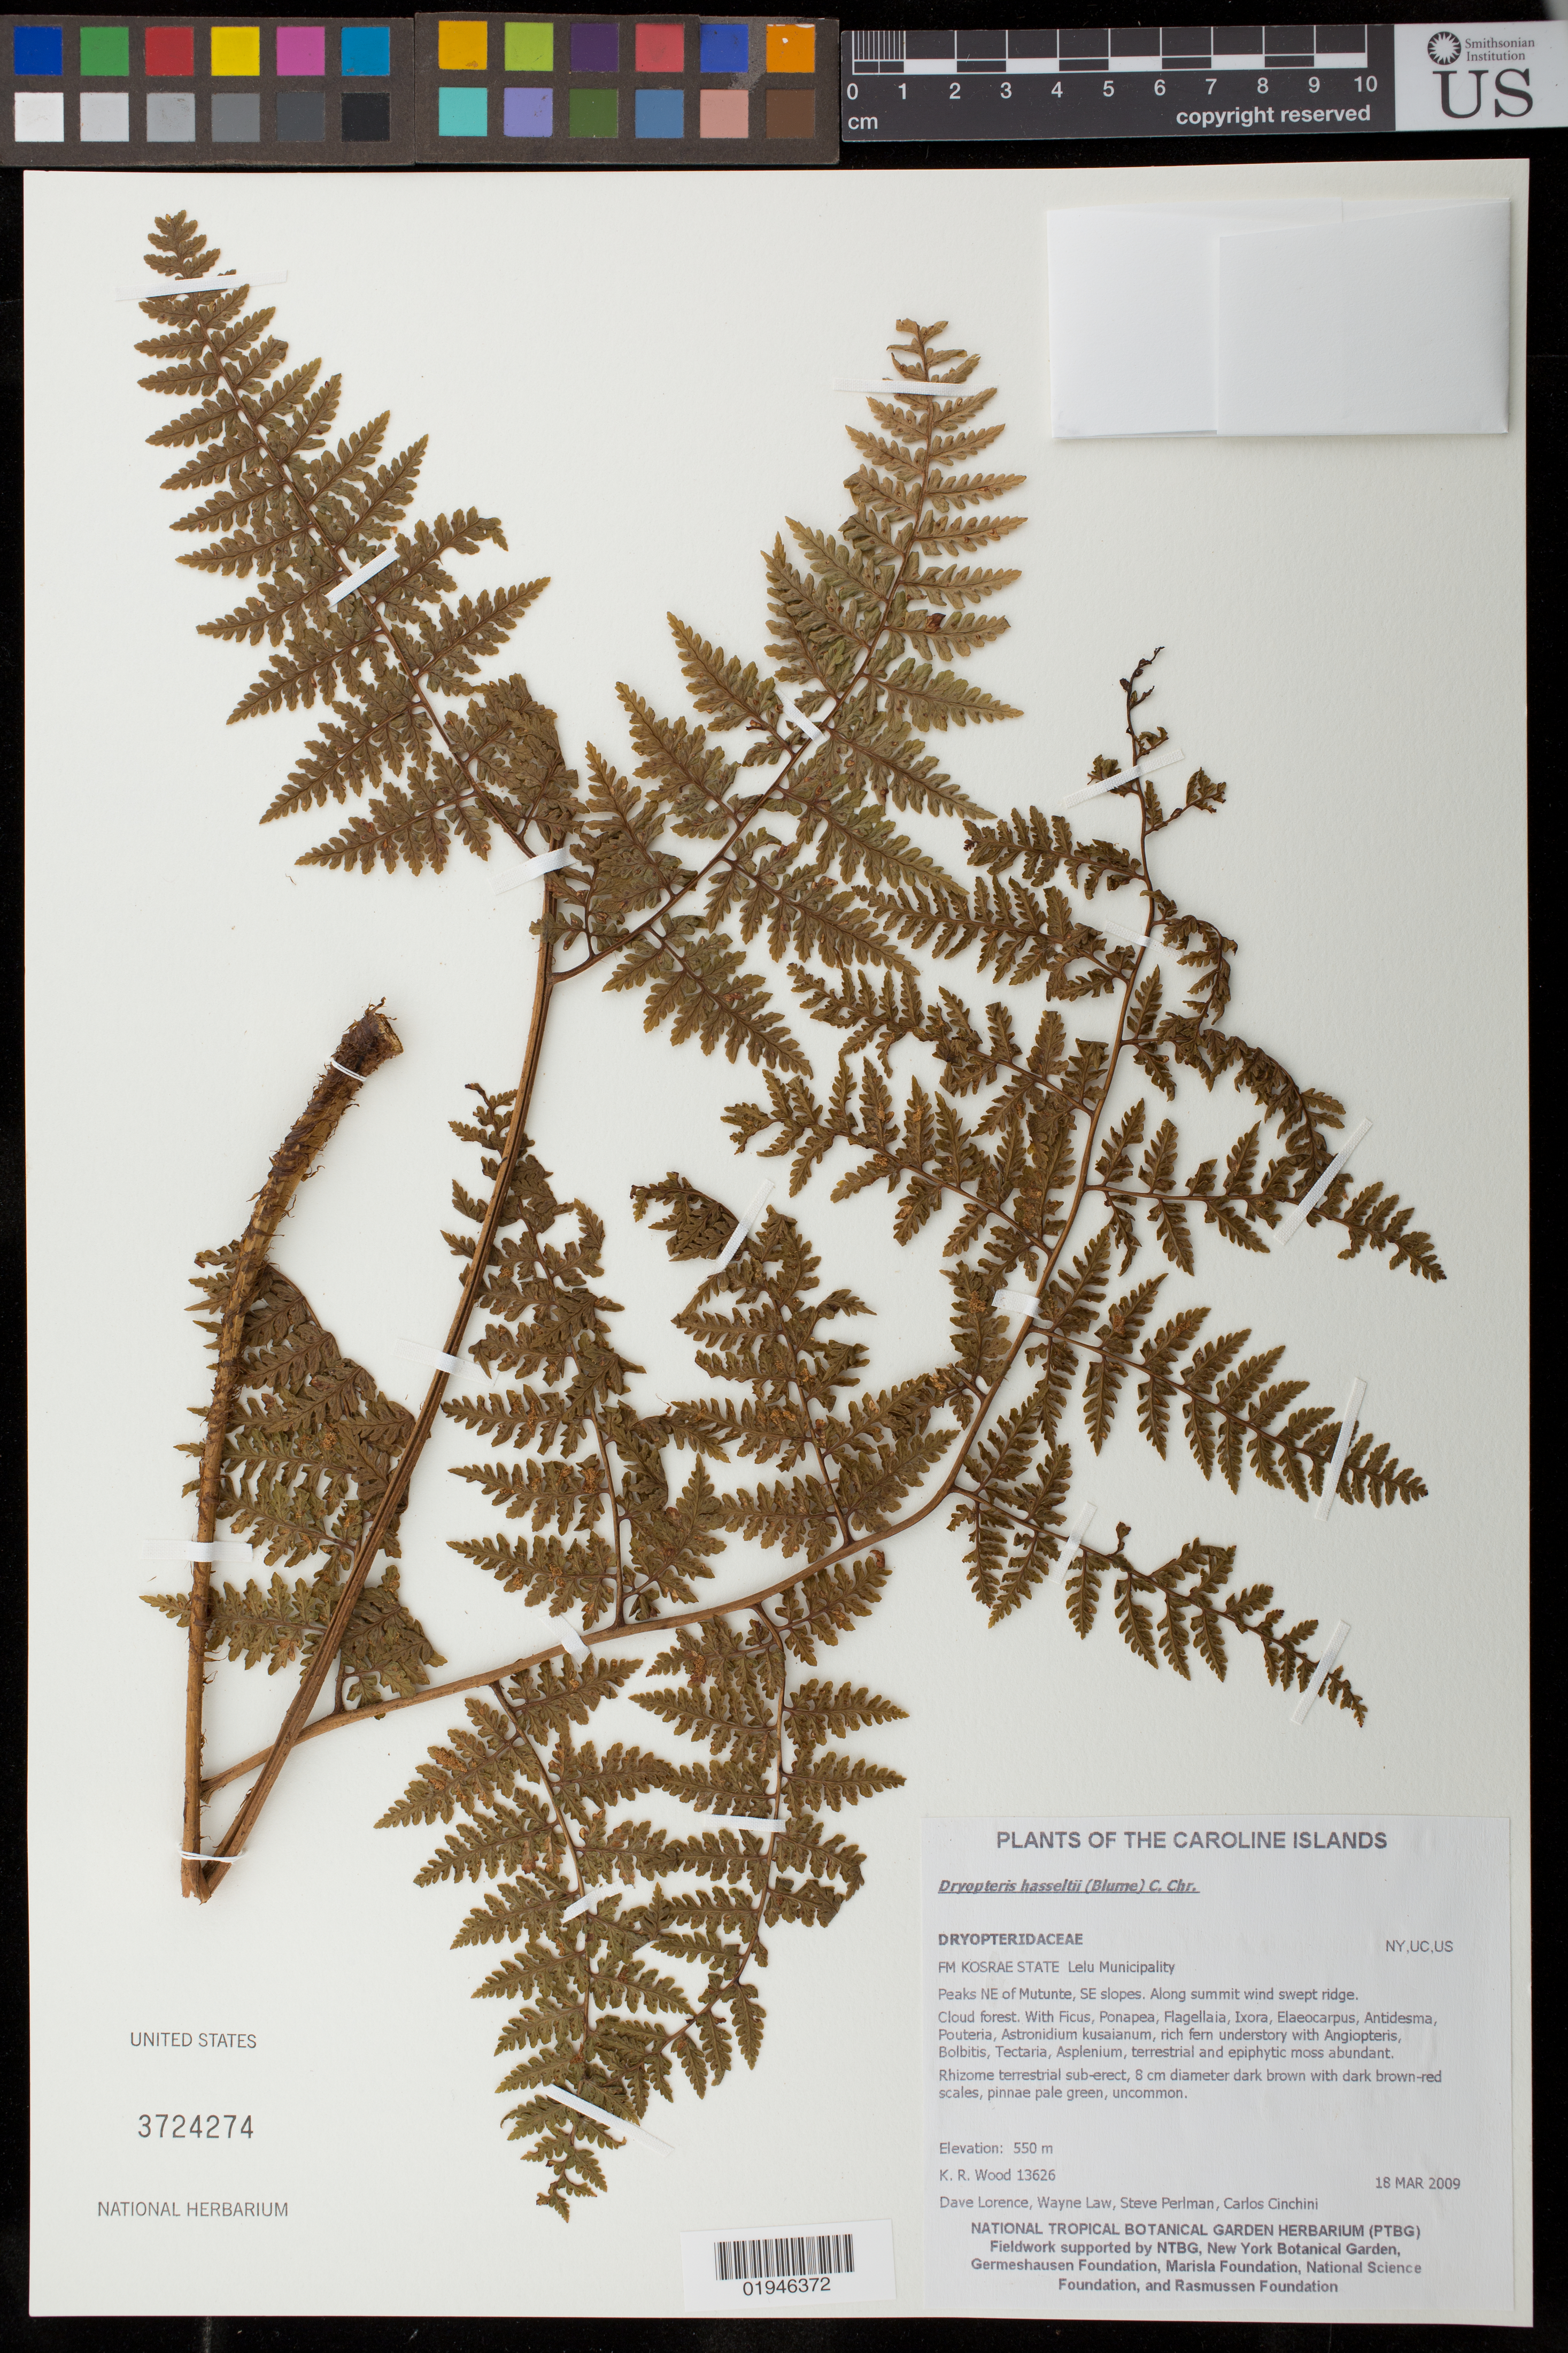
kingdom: Plantae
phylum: Tracheophyta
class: Polypodiopsida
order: Polypodiales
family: Dryopteridaceae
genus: Dryopteris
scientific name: Dryopteris hasseltii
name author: (Blume) C. Chr.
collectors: K. R. Wood, W. Law, S. P. Perlman & C. Cinchini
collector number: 13626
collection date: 2009-03-18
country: Micronesia, Federated States of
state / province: Kosrae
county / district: Lelu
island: Lelu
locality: Lelu Municipality. Peaks NE of Mutunte, SE slopes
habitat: Cloud forest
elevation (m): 550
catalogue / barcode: US 3724274